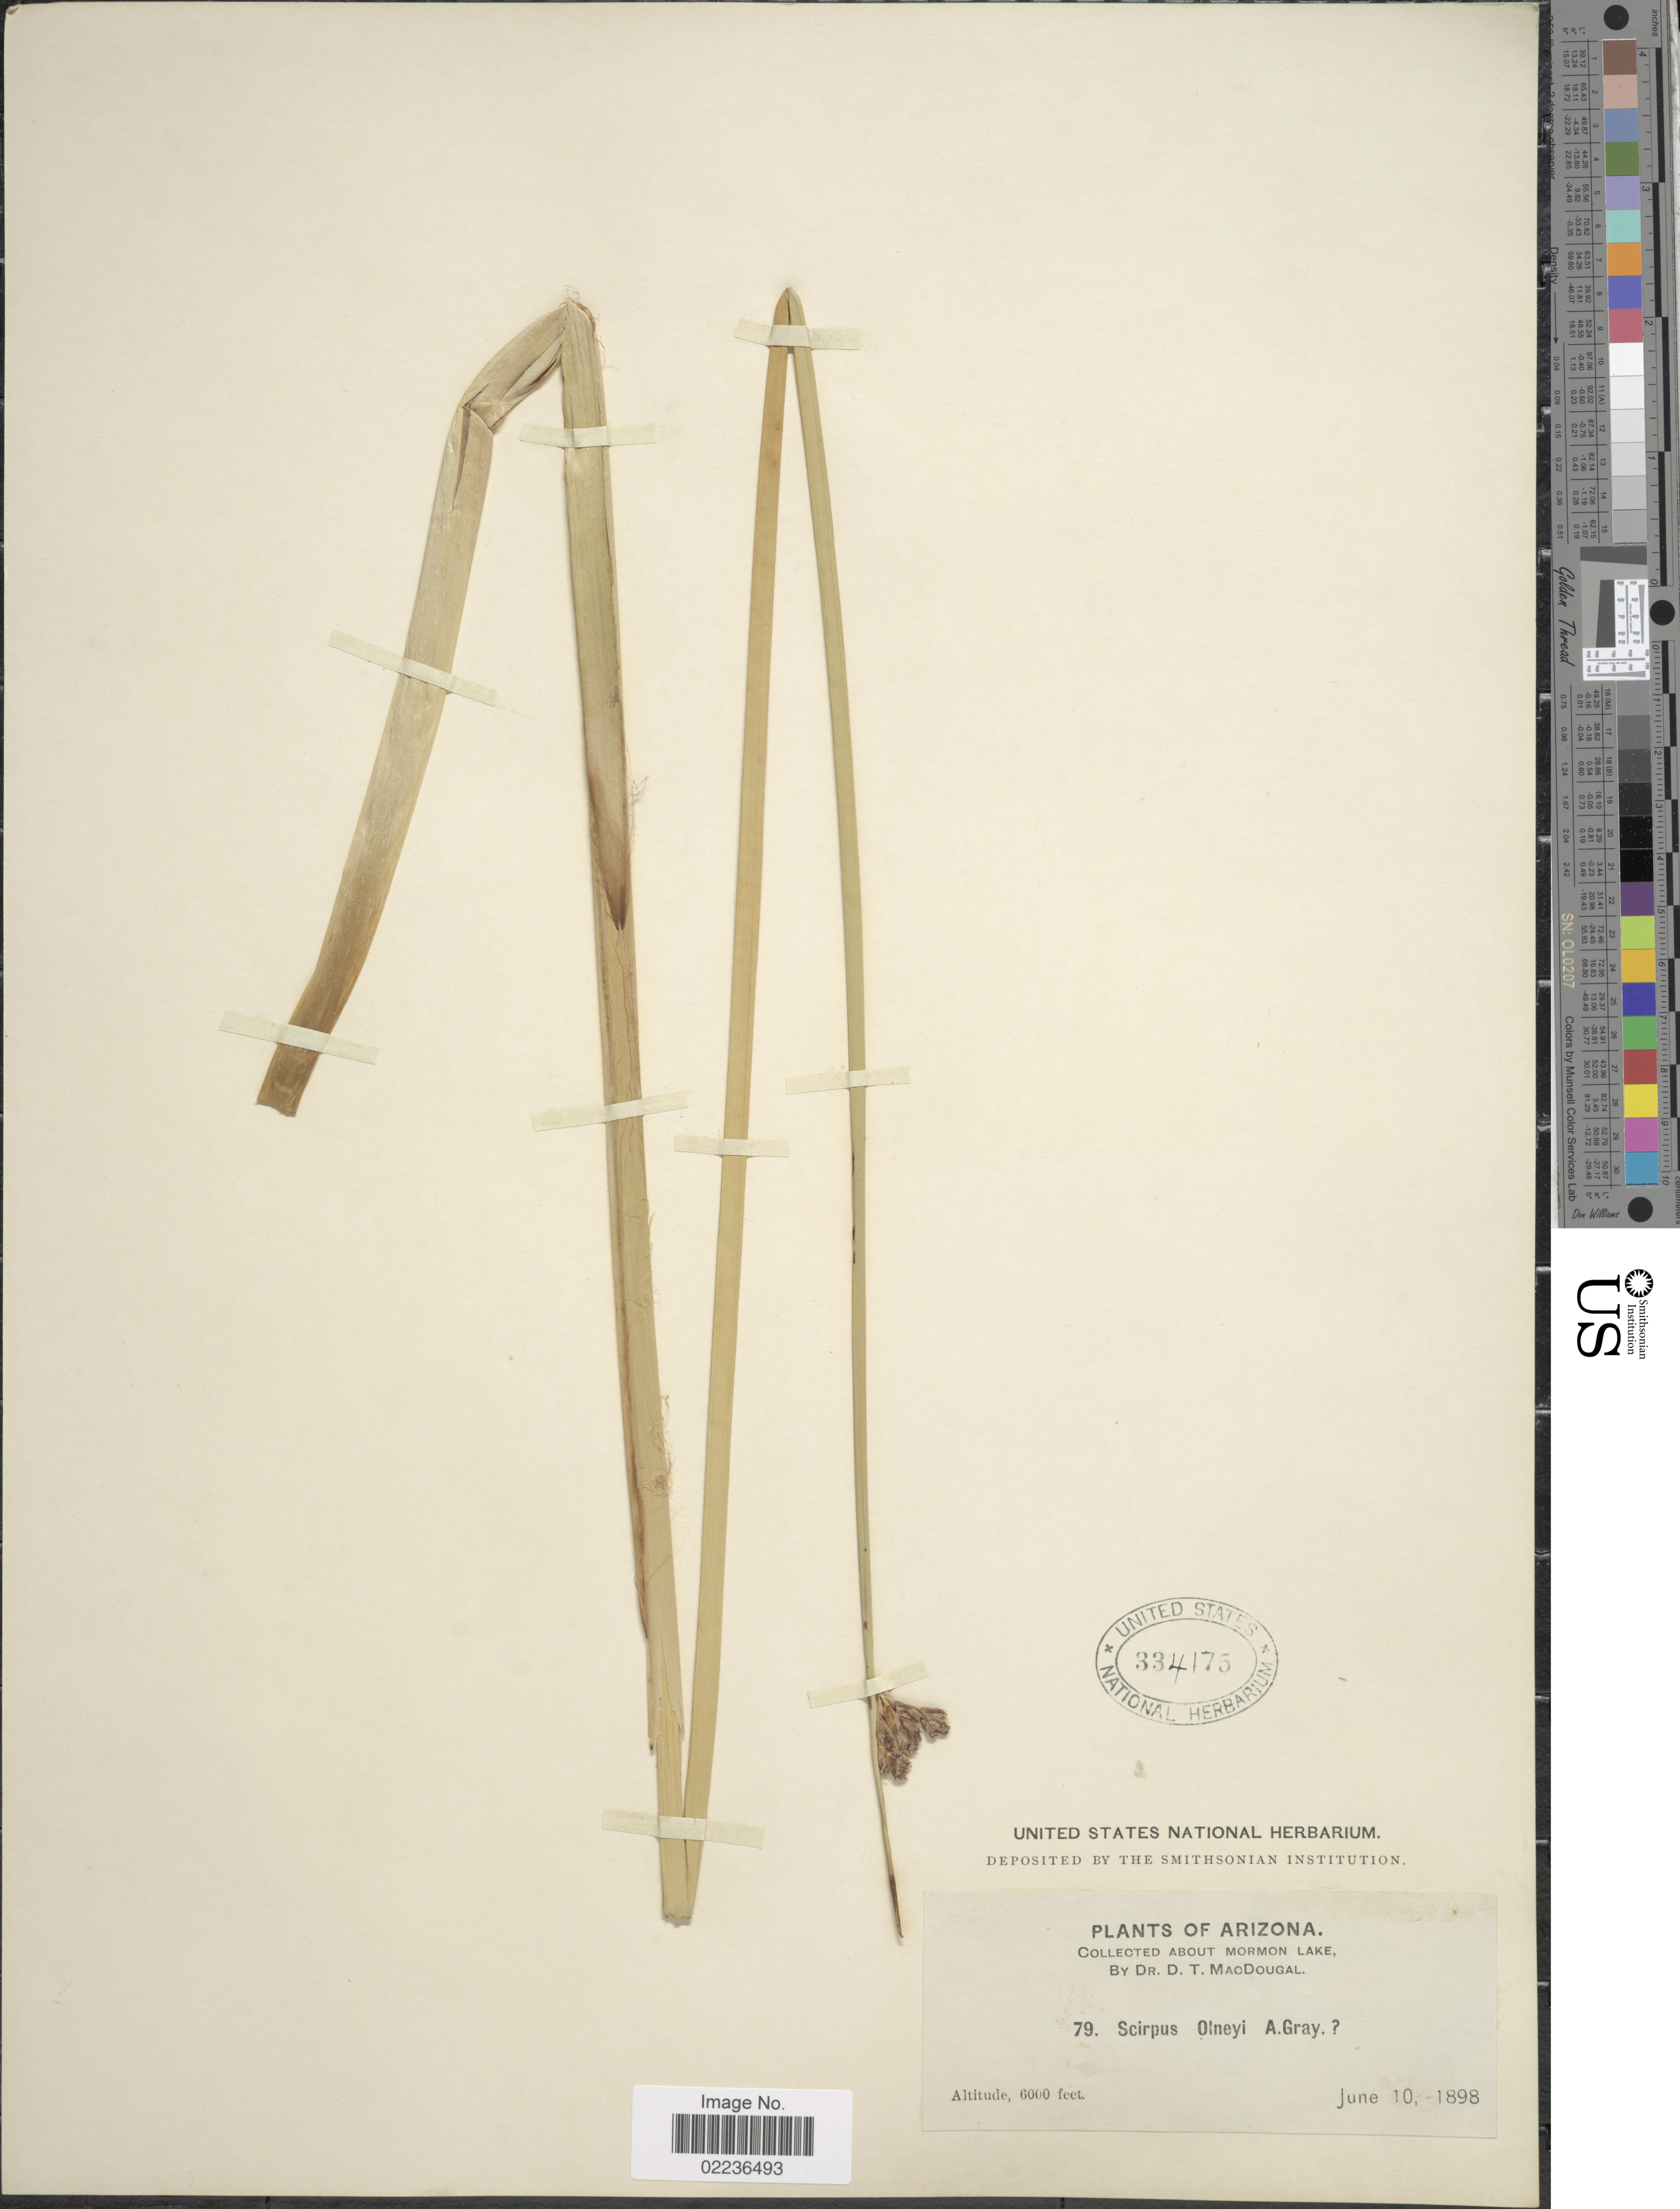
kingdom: Plantae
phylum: Tracheophyta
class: Liliopsida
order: Poales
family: Cyperaceae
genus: Schoenoplectus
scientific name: Schoenoplectus pungens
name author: (Vahl) Palla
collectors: D. T. MacDougal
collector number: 79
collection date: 1898-06-10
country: United States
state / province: Arizona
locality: About Mormon Lake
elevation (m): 1829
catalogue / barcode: US 334175